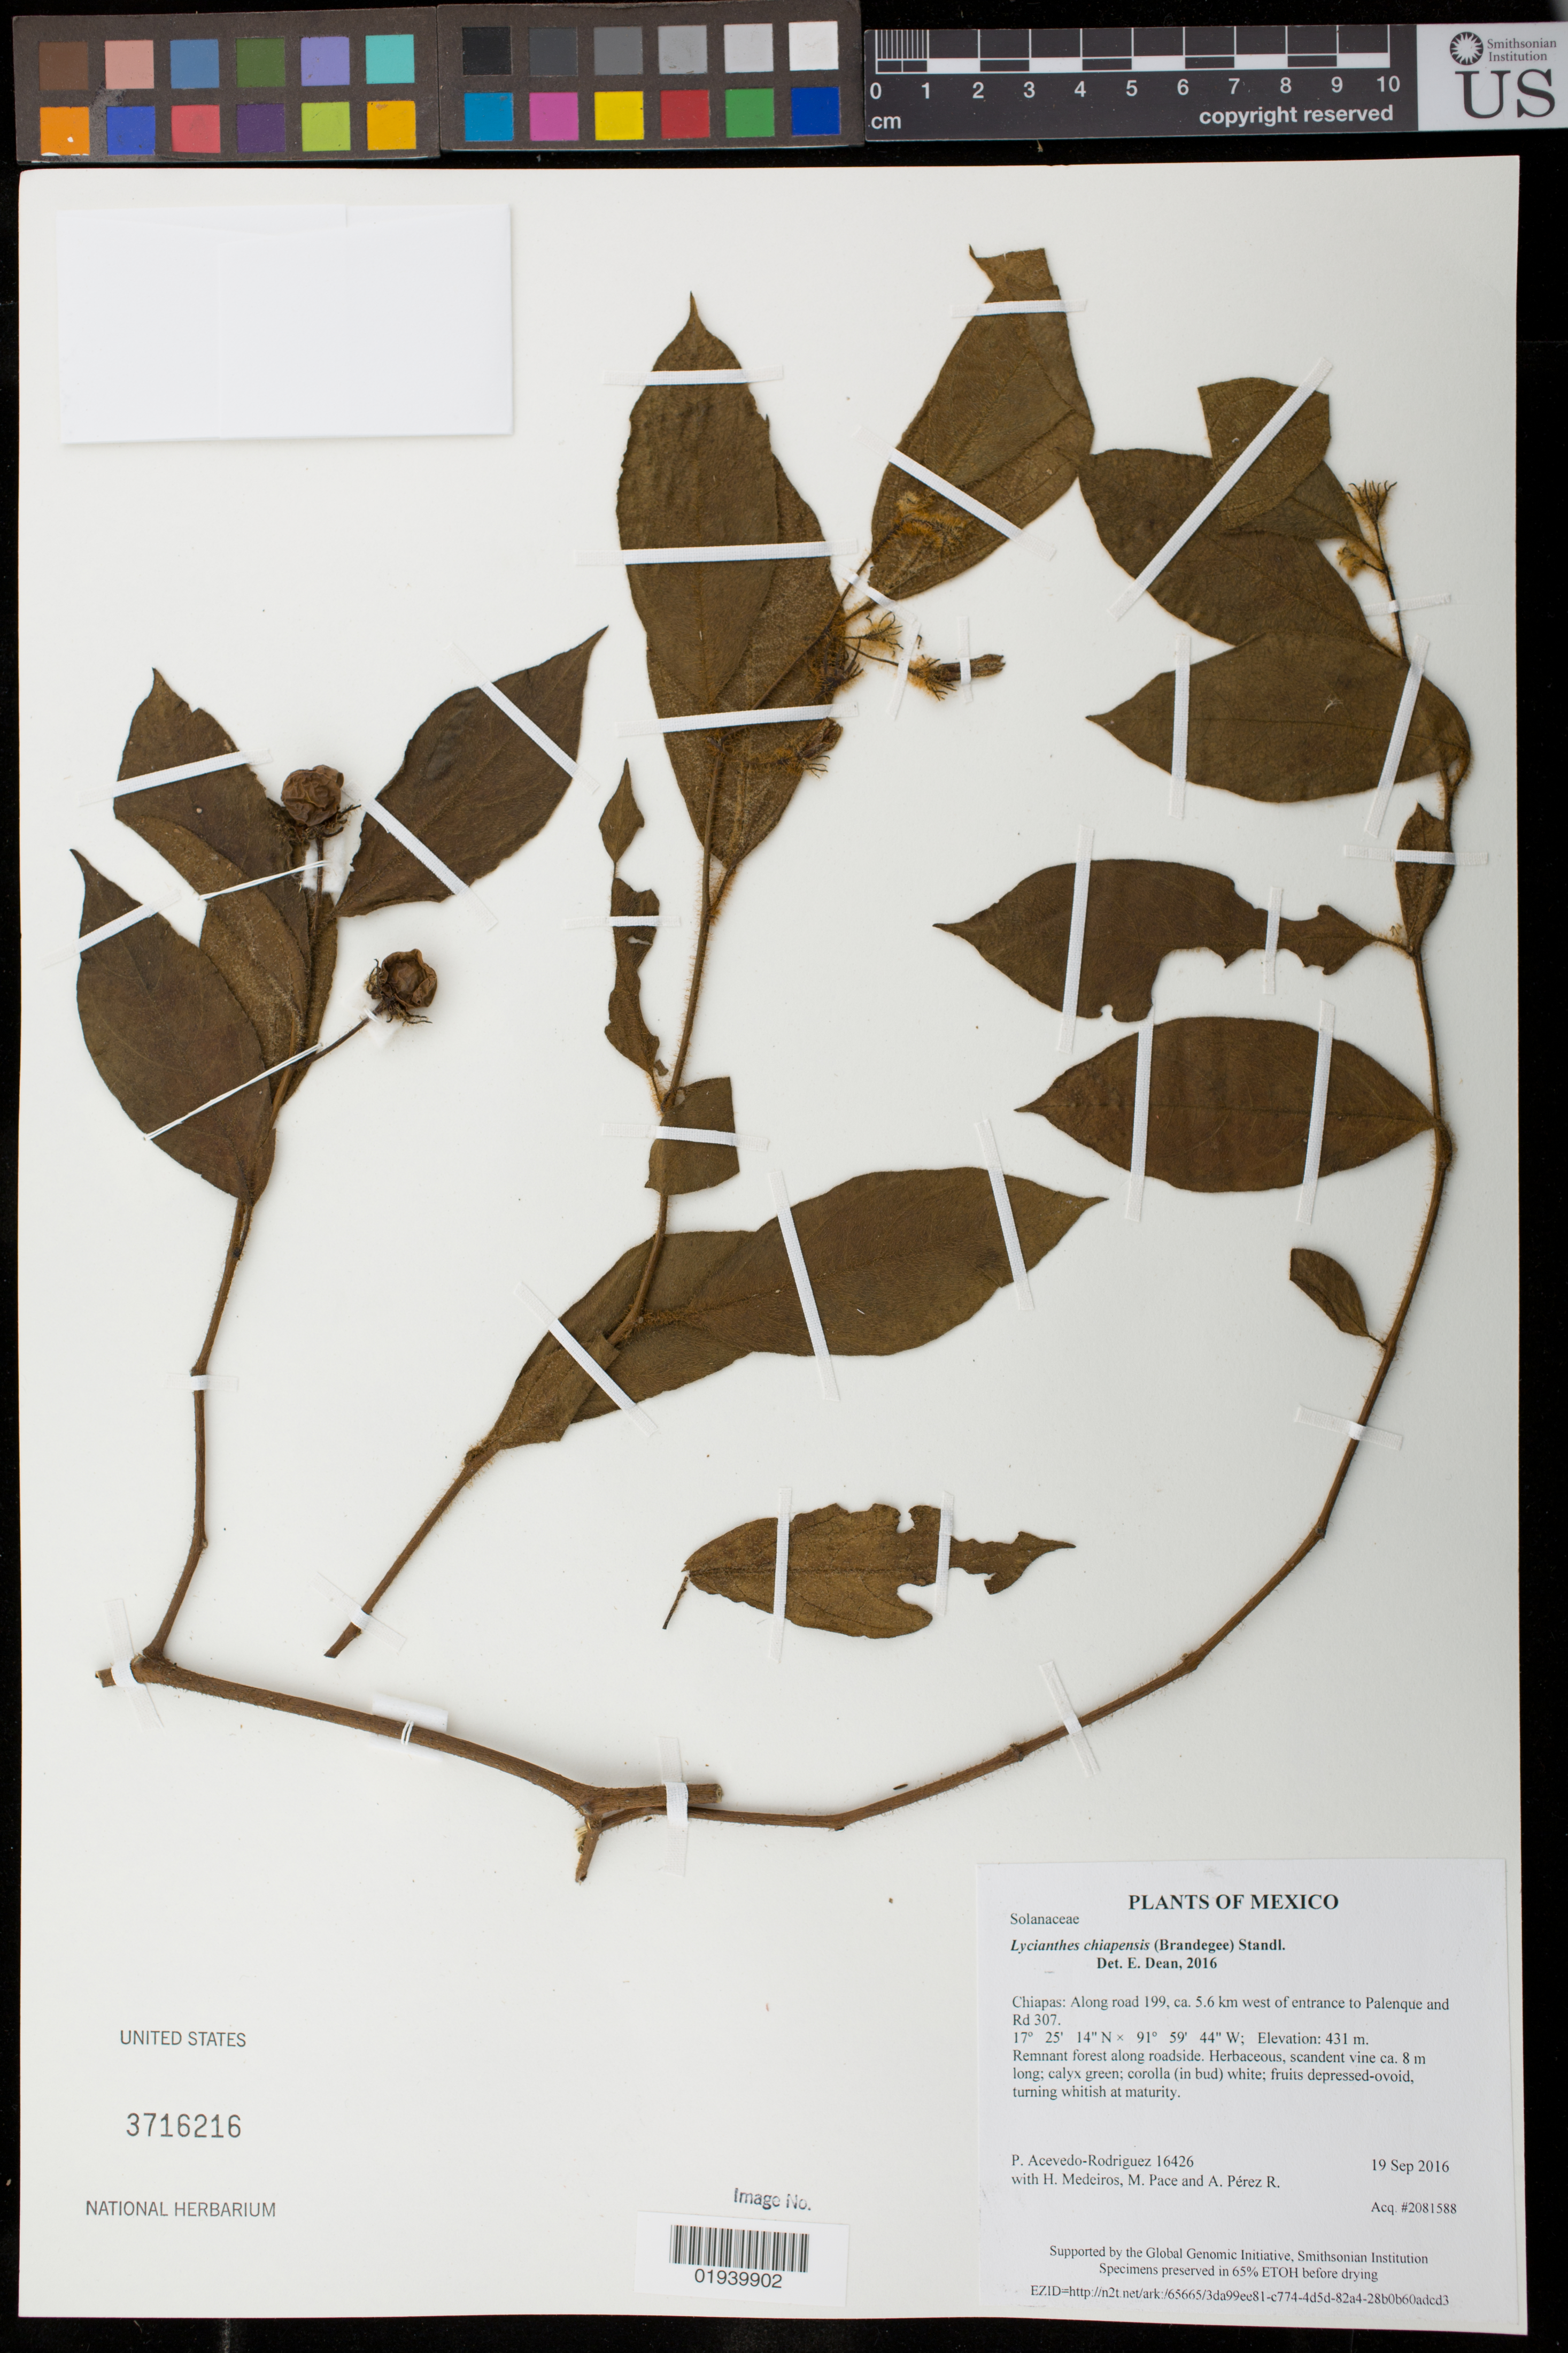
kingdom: Plantae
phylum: Tracheophyta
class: Magnoliopsida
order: Solanales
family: Solanaceae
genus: Lycianthes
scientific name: Lycianthes chiapensis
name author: (Brandegee) Standl.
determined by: Dean, E. A.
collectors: P. Acevedo-Rodr., H. Medeiros, M. R. Pace & A. Pérez R.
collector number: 16426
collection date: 2016-09-19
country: Mexico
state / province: Chiapas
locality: Along road 199, ca. 5.6 km west of entrance to Palenque and Rd 307.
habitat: Remnanant forest along roadside.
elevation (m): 431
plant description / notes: US, NY, K, MO, F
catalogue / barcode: US 3716216